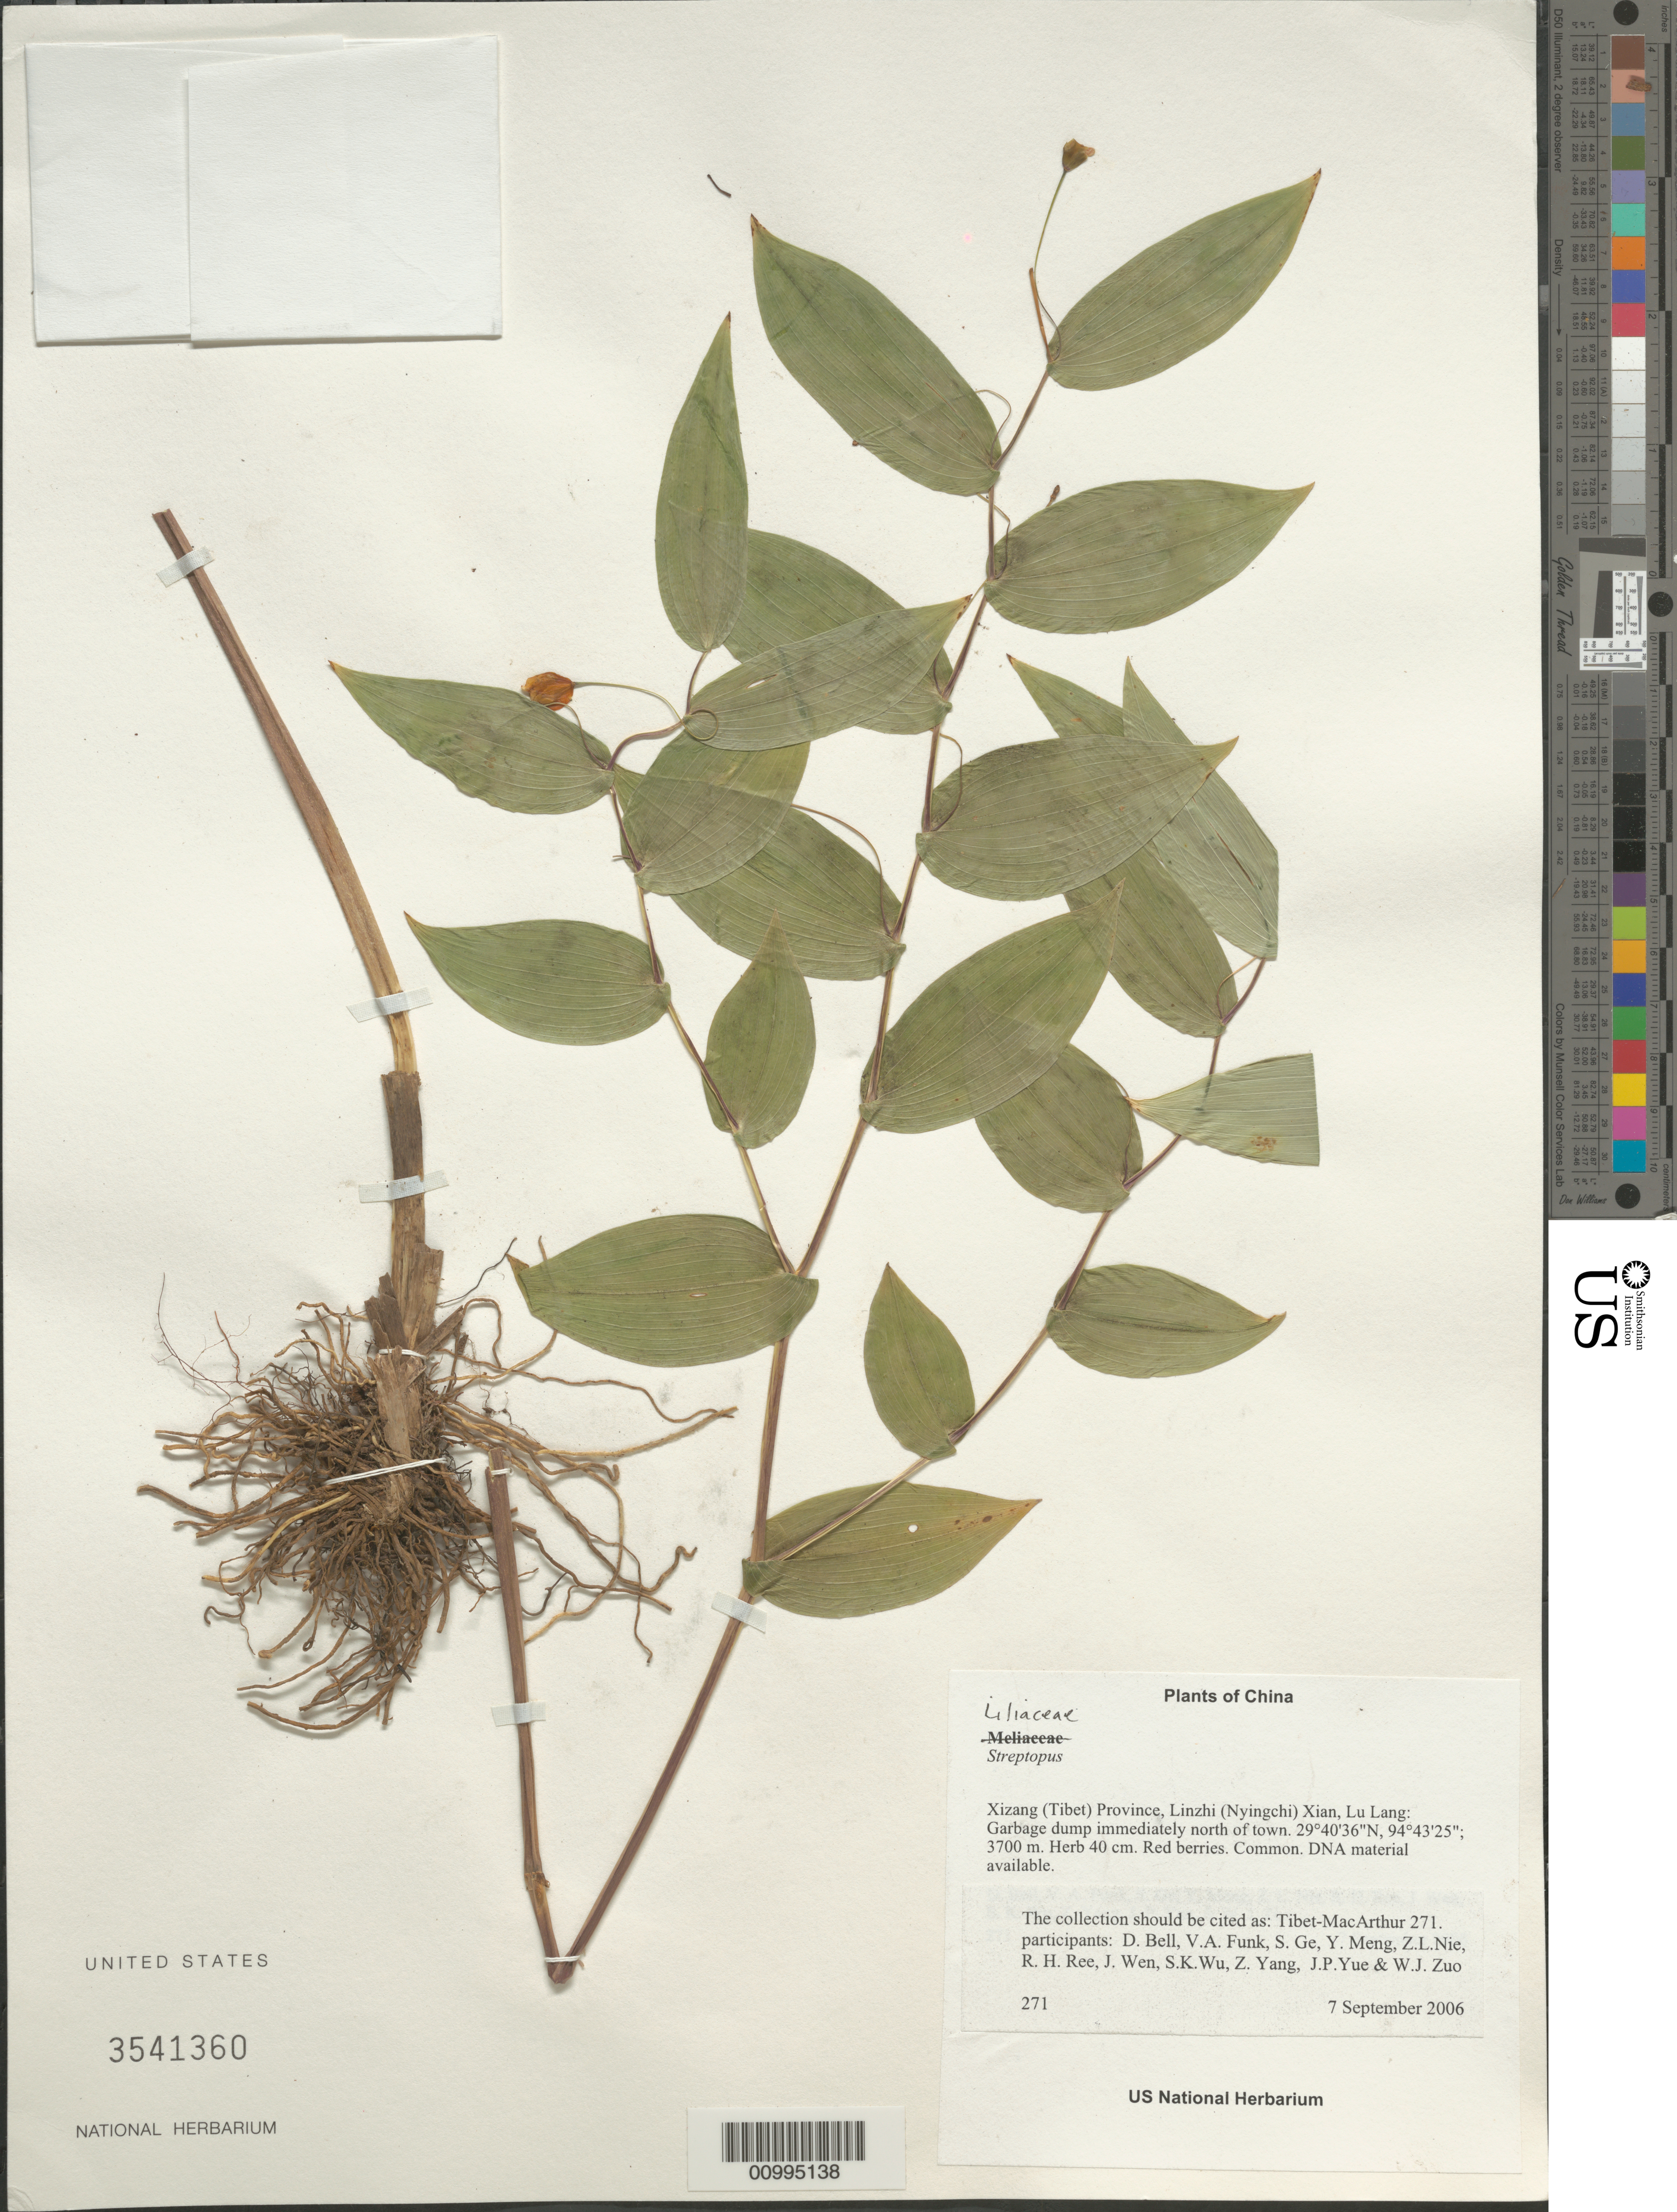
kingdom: Plantae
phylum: Tracheophyta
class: Liliopsida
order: Liliales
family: Liliaceae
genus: Streptopus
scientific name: Streptopus sp.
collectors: Tibet-MacArthur, D. A. Bell, V. Funk, S. Ge, Y. Meng, Z. Nie, R. Ree, J. Wen, S. K. Wu, Z. Yang, J. Yue & W. Zuo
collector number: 271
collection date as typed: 07 Sep 2006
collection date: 2006-09-07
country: China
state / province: Xizang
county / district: Linzhi (Nyingchi) Xian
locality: Lu Lang. Garbage dump immediately north of town.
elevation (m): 3700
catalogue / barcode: US 3541360